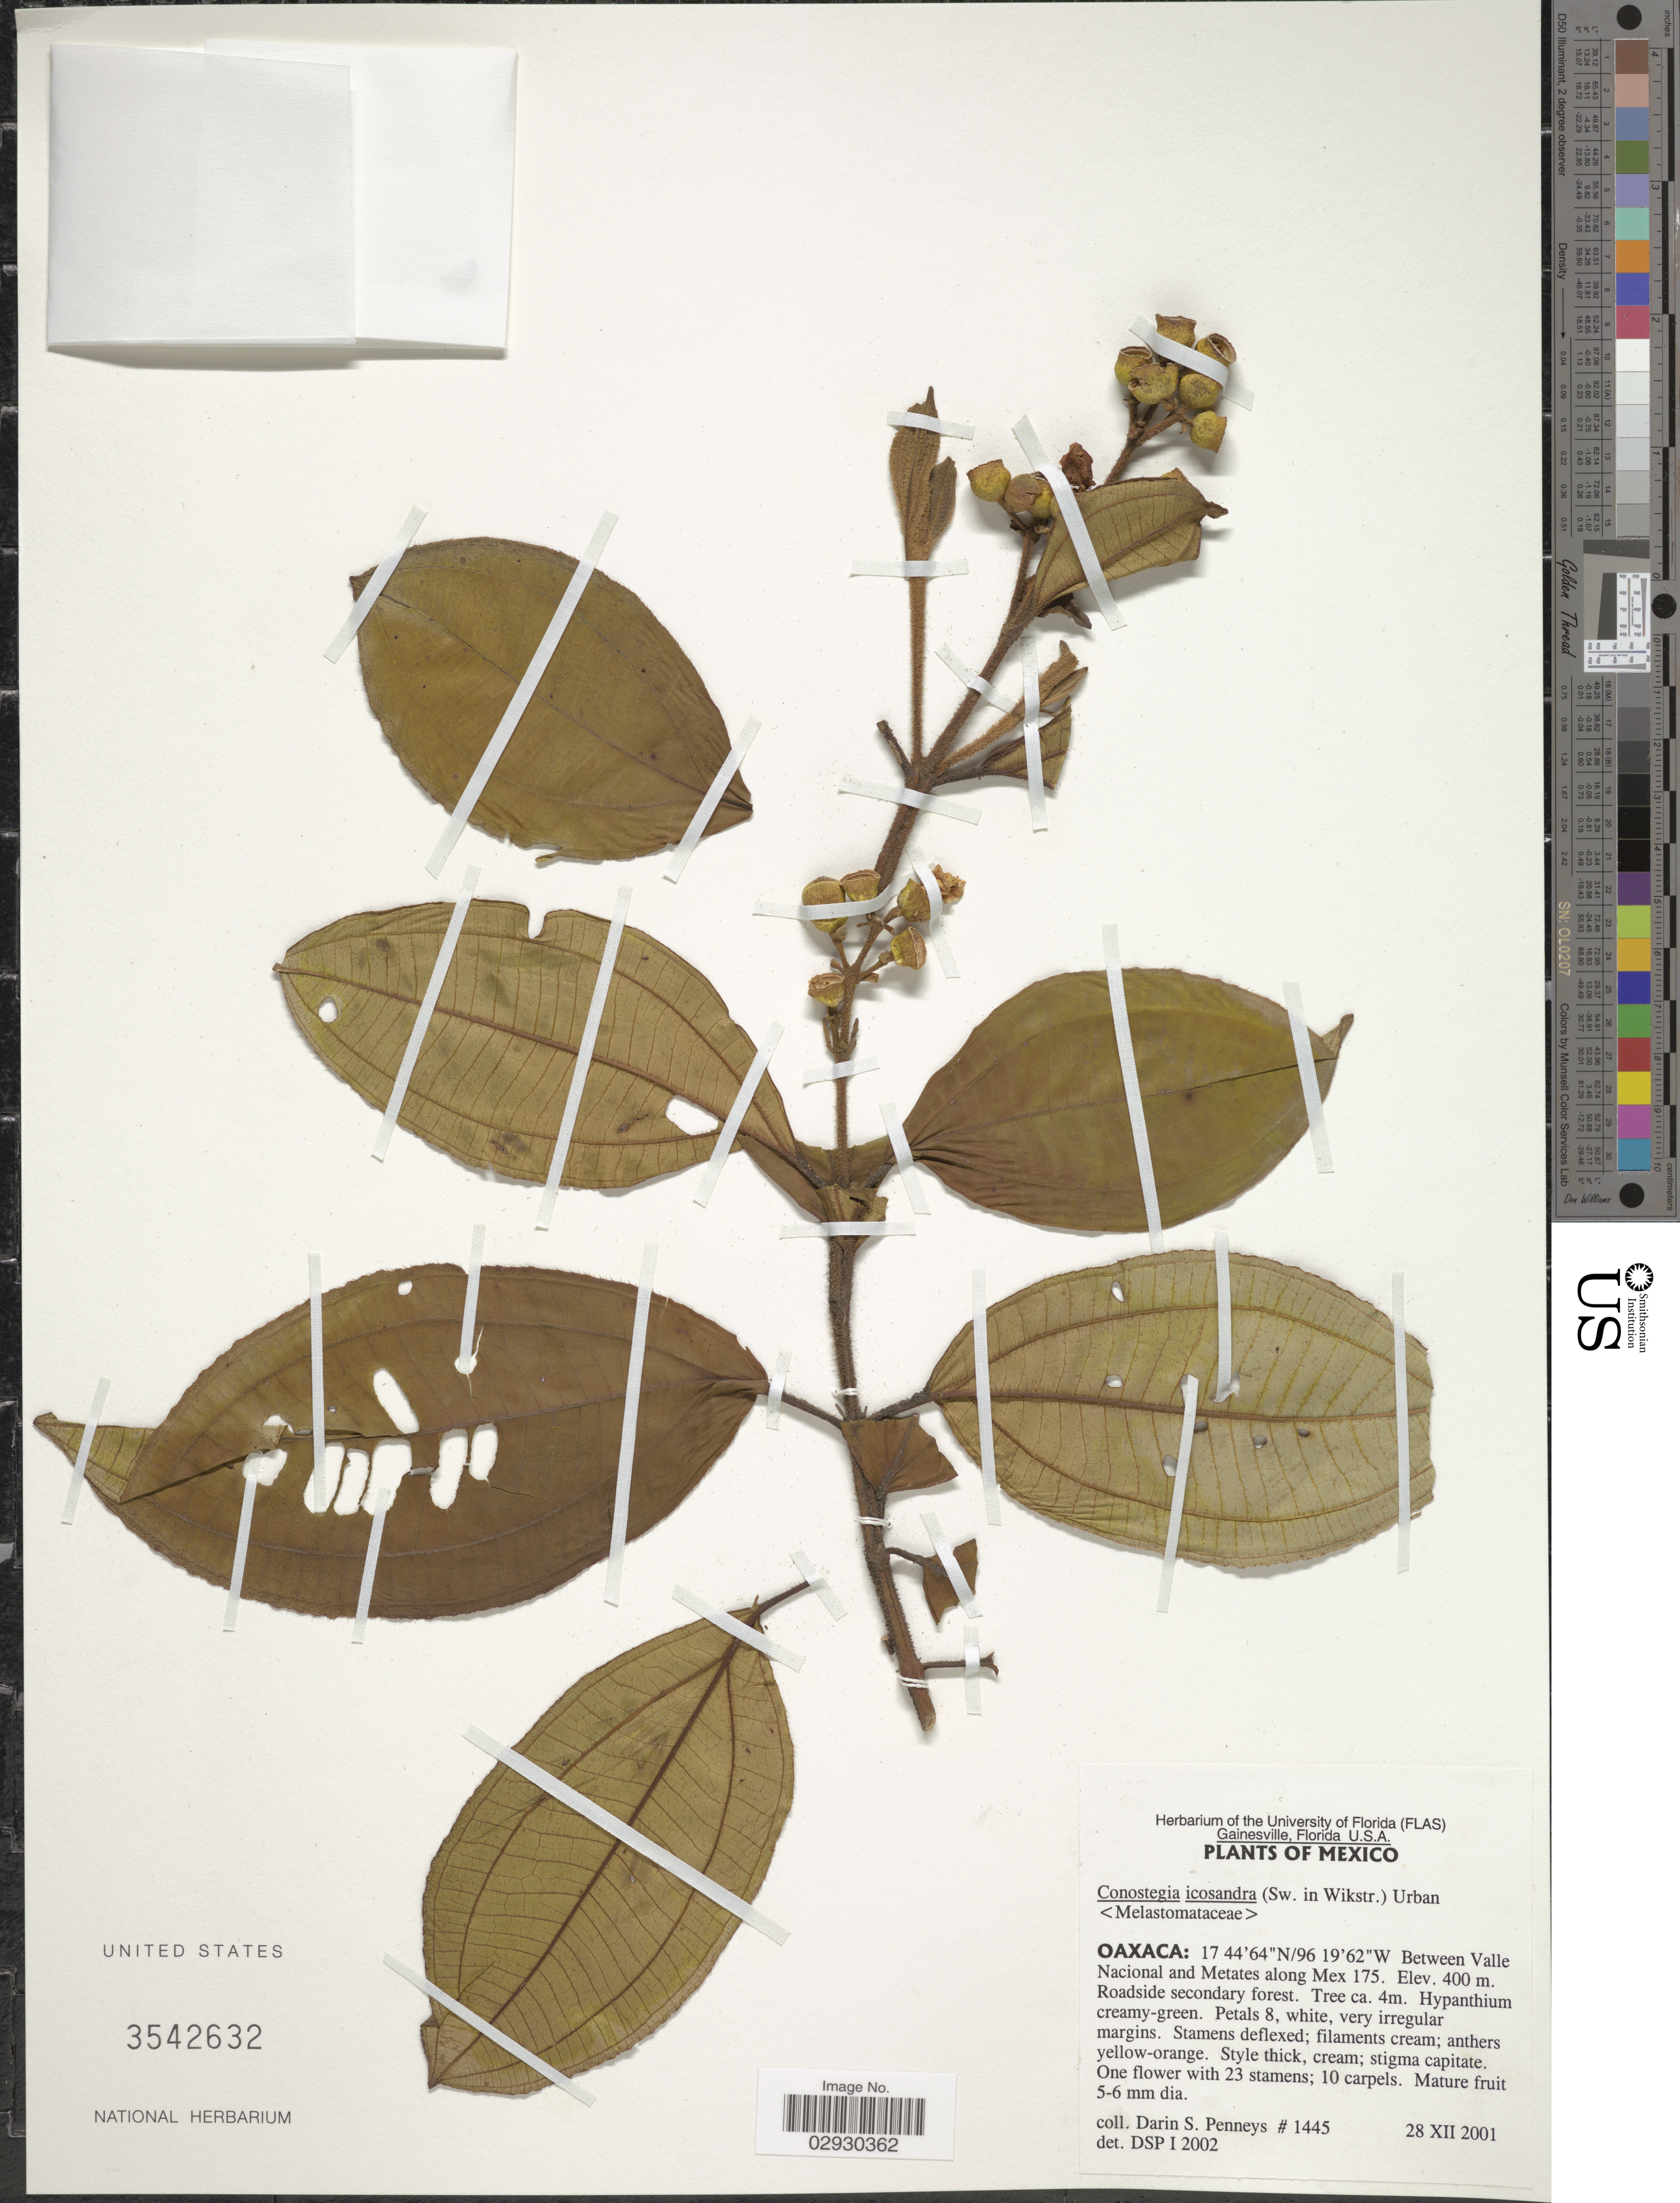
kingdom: Plantae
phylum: Tracheophyta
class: Magnoliopsida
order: Myrtales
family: Melastomataceae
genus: Conostegia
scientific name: Conostegia icosandra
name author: (Sw.) Urb.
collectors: D. S. Penneys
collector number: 1445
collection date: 2001-12-28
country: Mexico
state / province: Oaxaca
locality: Between Valle Nacional and Metates along Mex 175.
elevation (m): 400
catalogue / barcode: US 3542632